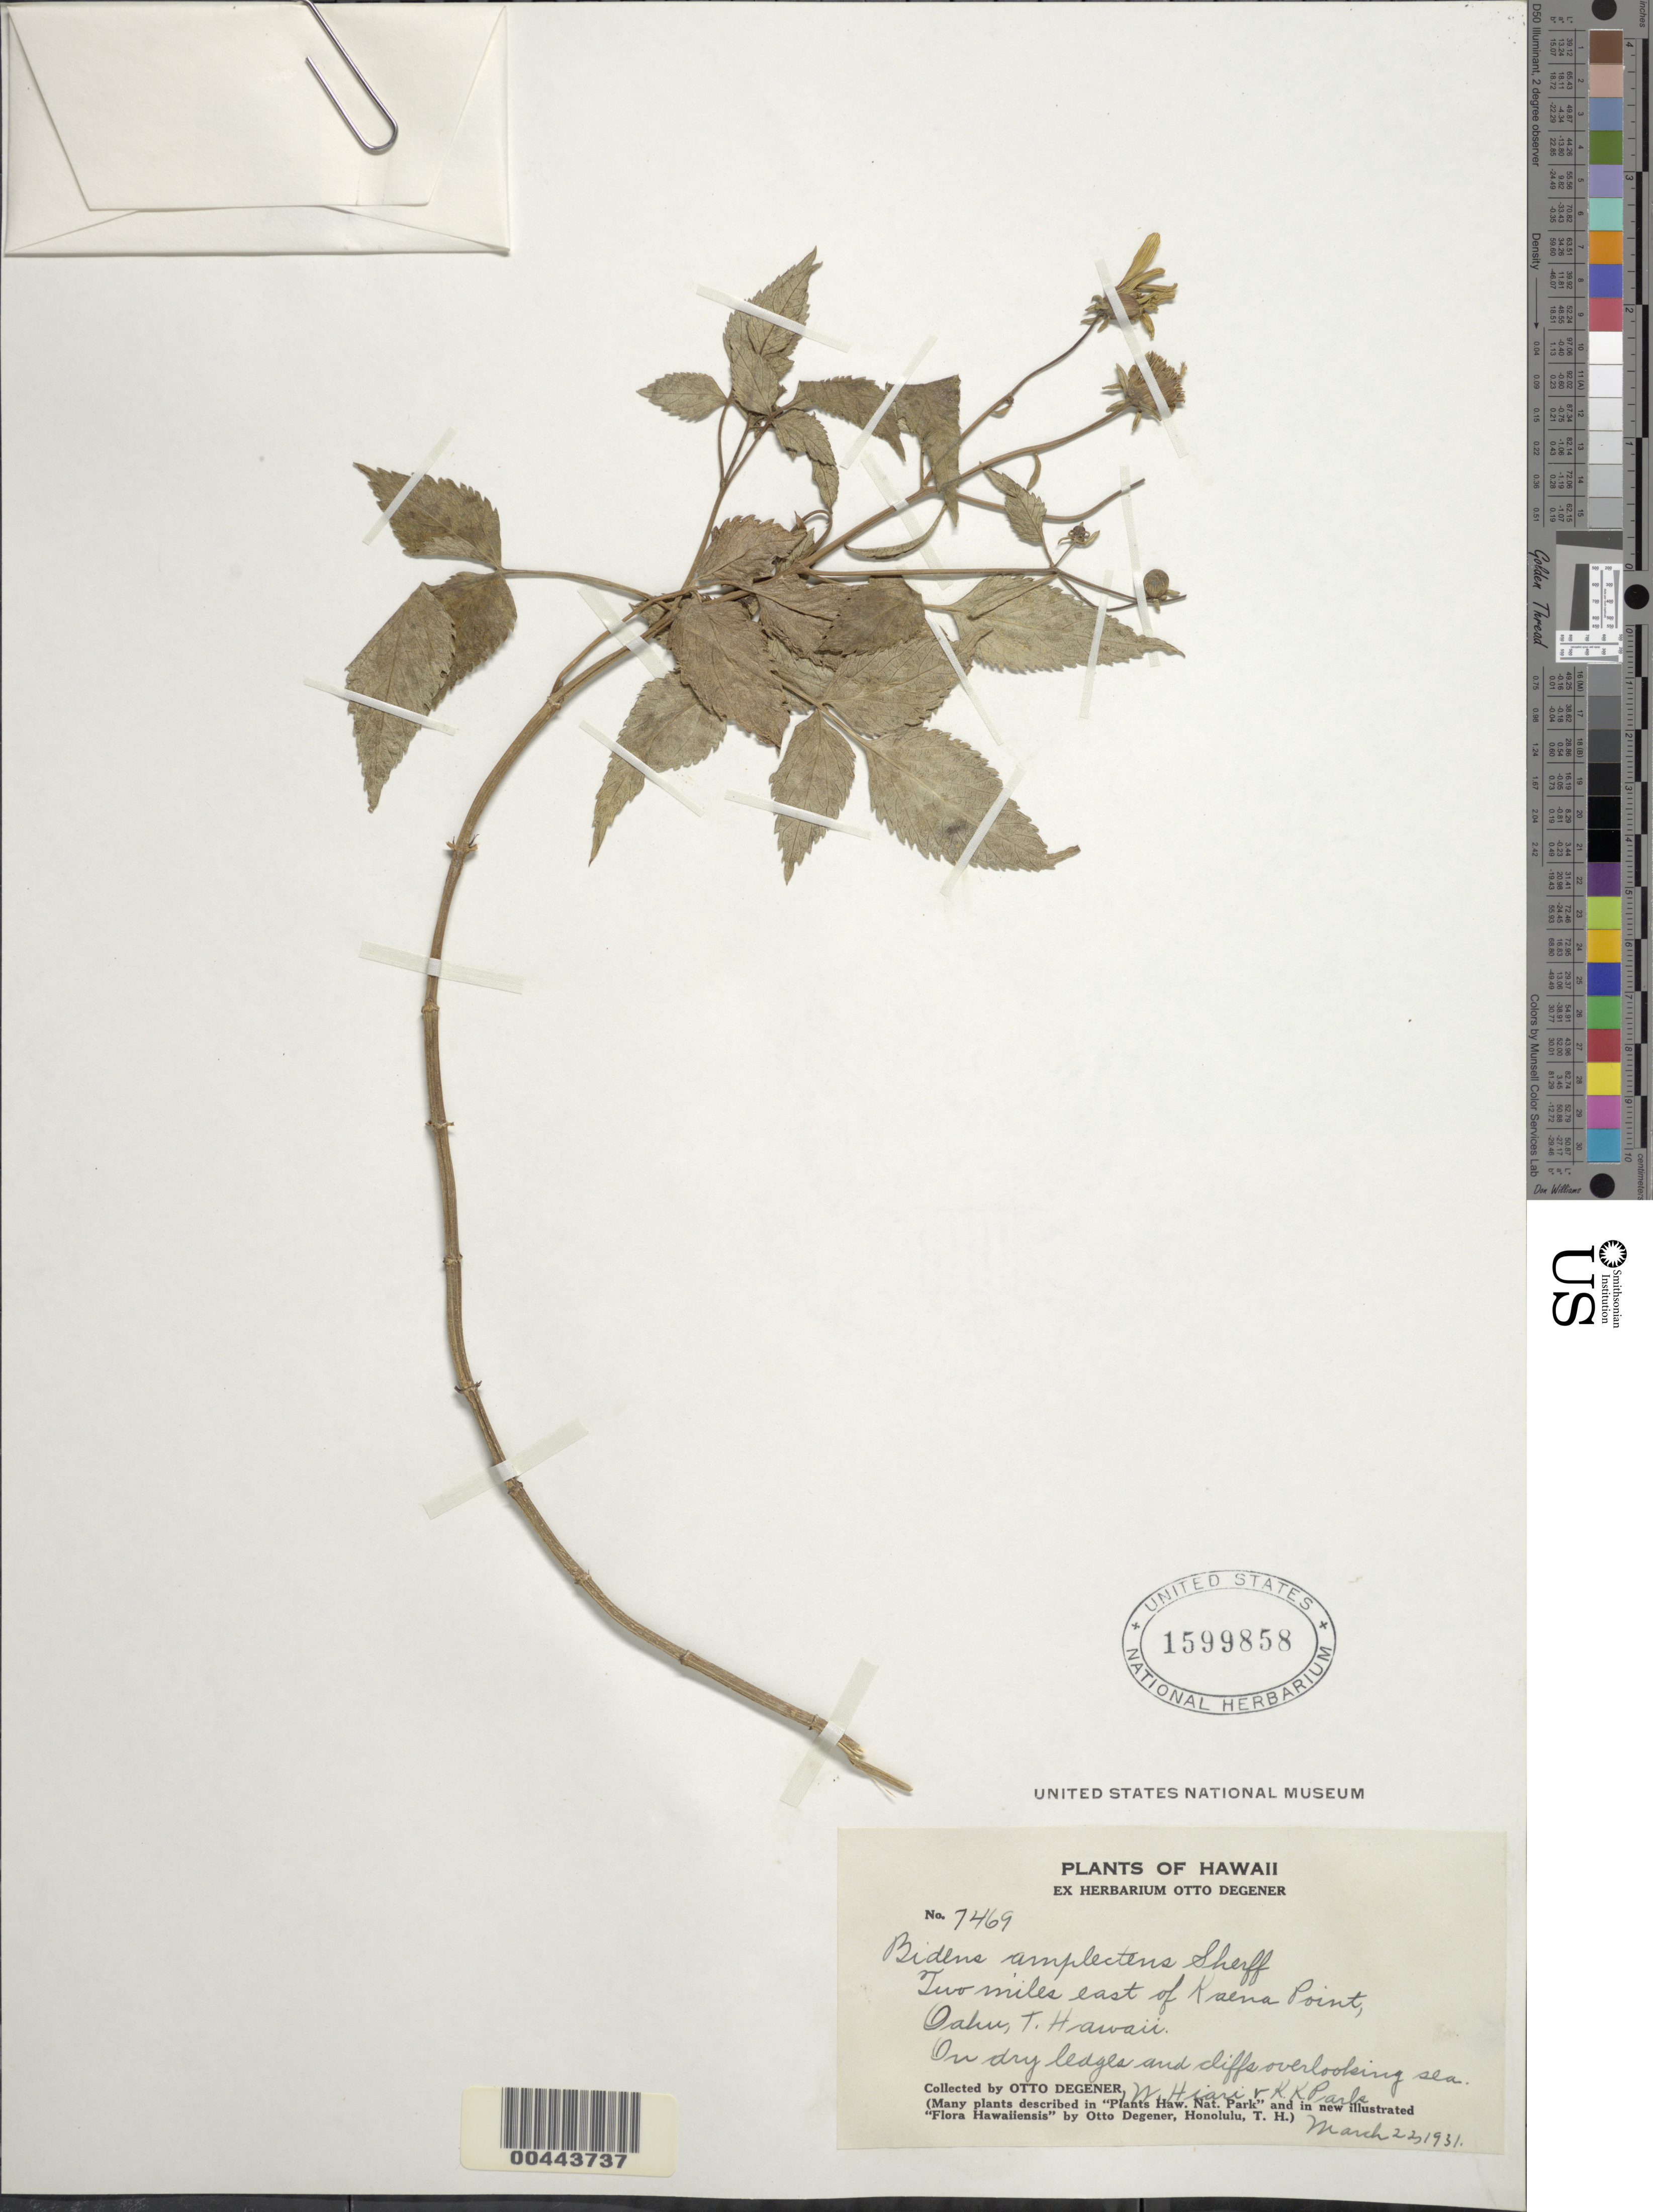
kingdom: Plantae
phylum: Tracheophyta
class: Magnoliopsida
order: Asterales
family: Asteraceae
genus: Bidens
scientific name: Bidens amplectens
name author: Sherff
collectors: O. Degener, W. Hiari & K. Park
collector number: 7469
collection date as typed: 22 Mar 1931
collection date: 1931-03-22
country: United States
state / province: Hawaii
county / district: Honolulu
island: Oahu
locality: Two Miles E of Kaena Point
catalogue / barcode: US 1599858